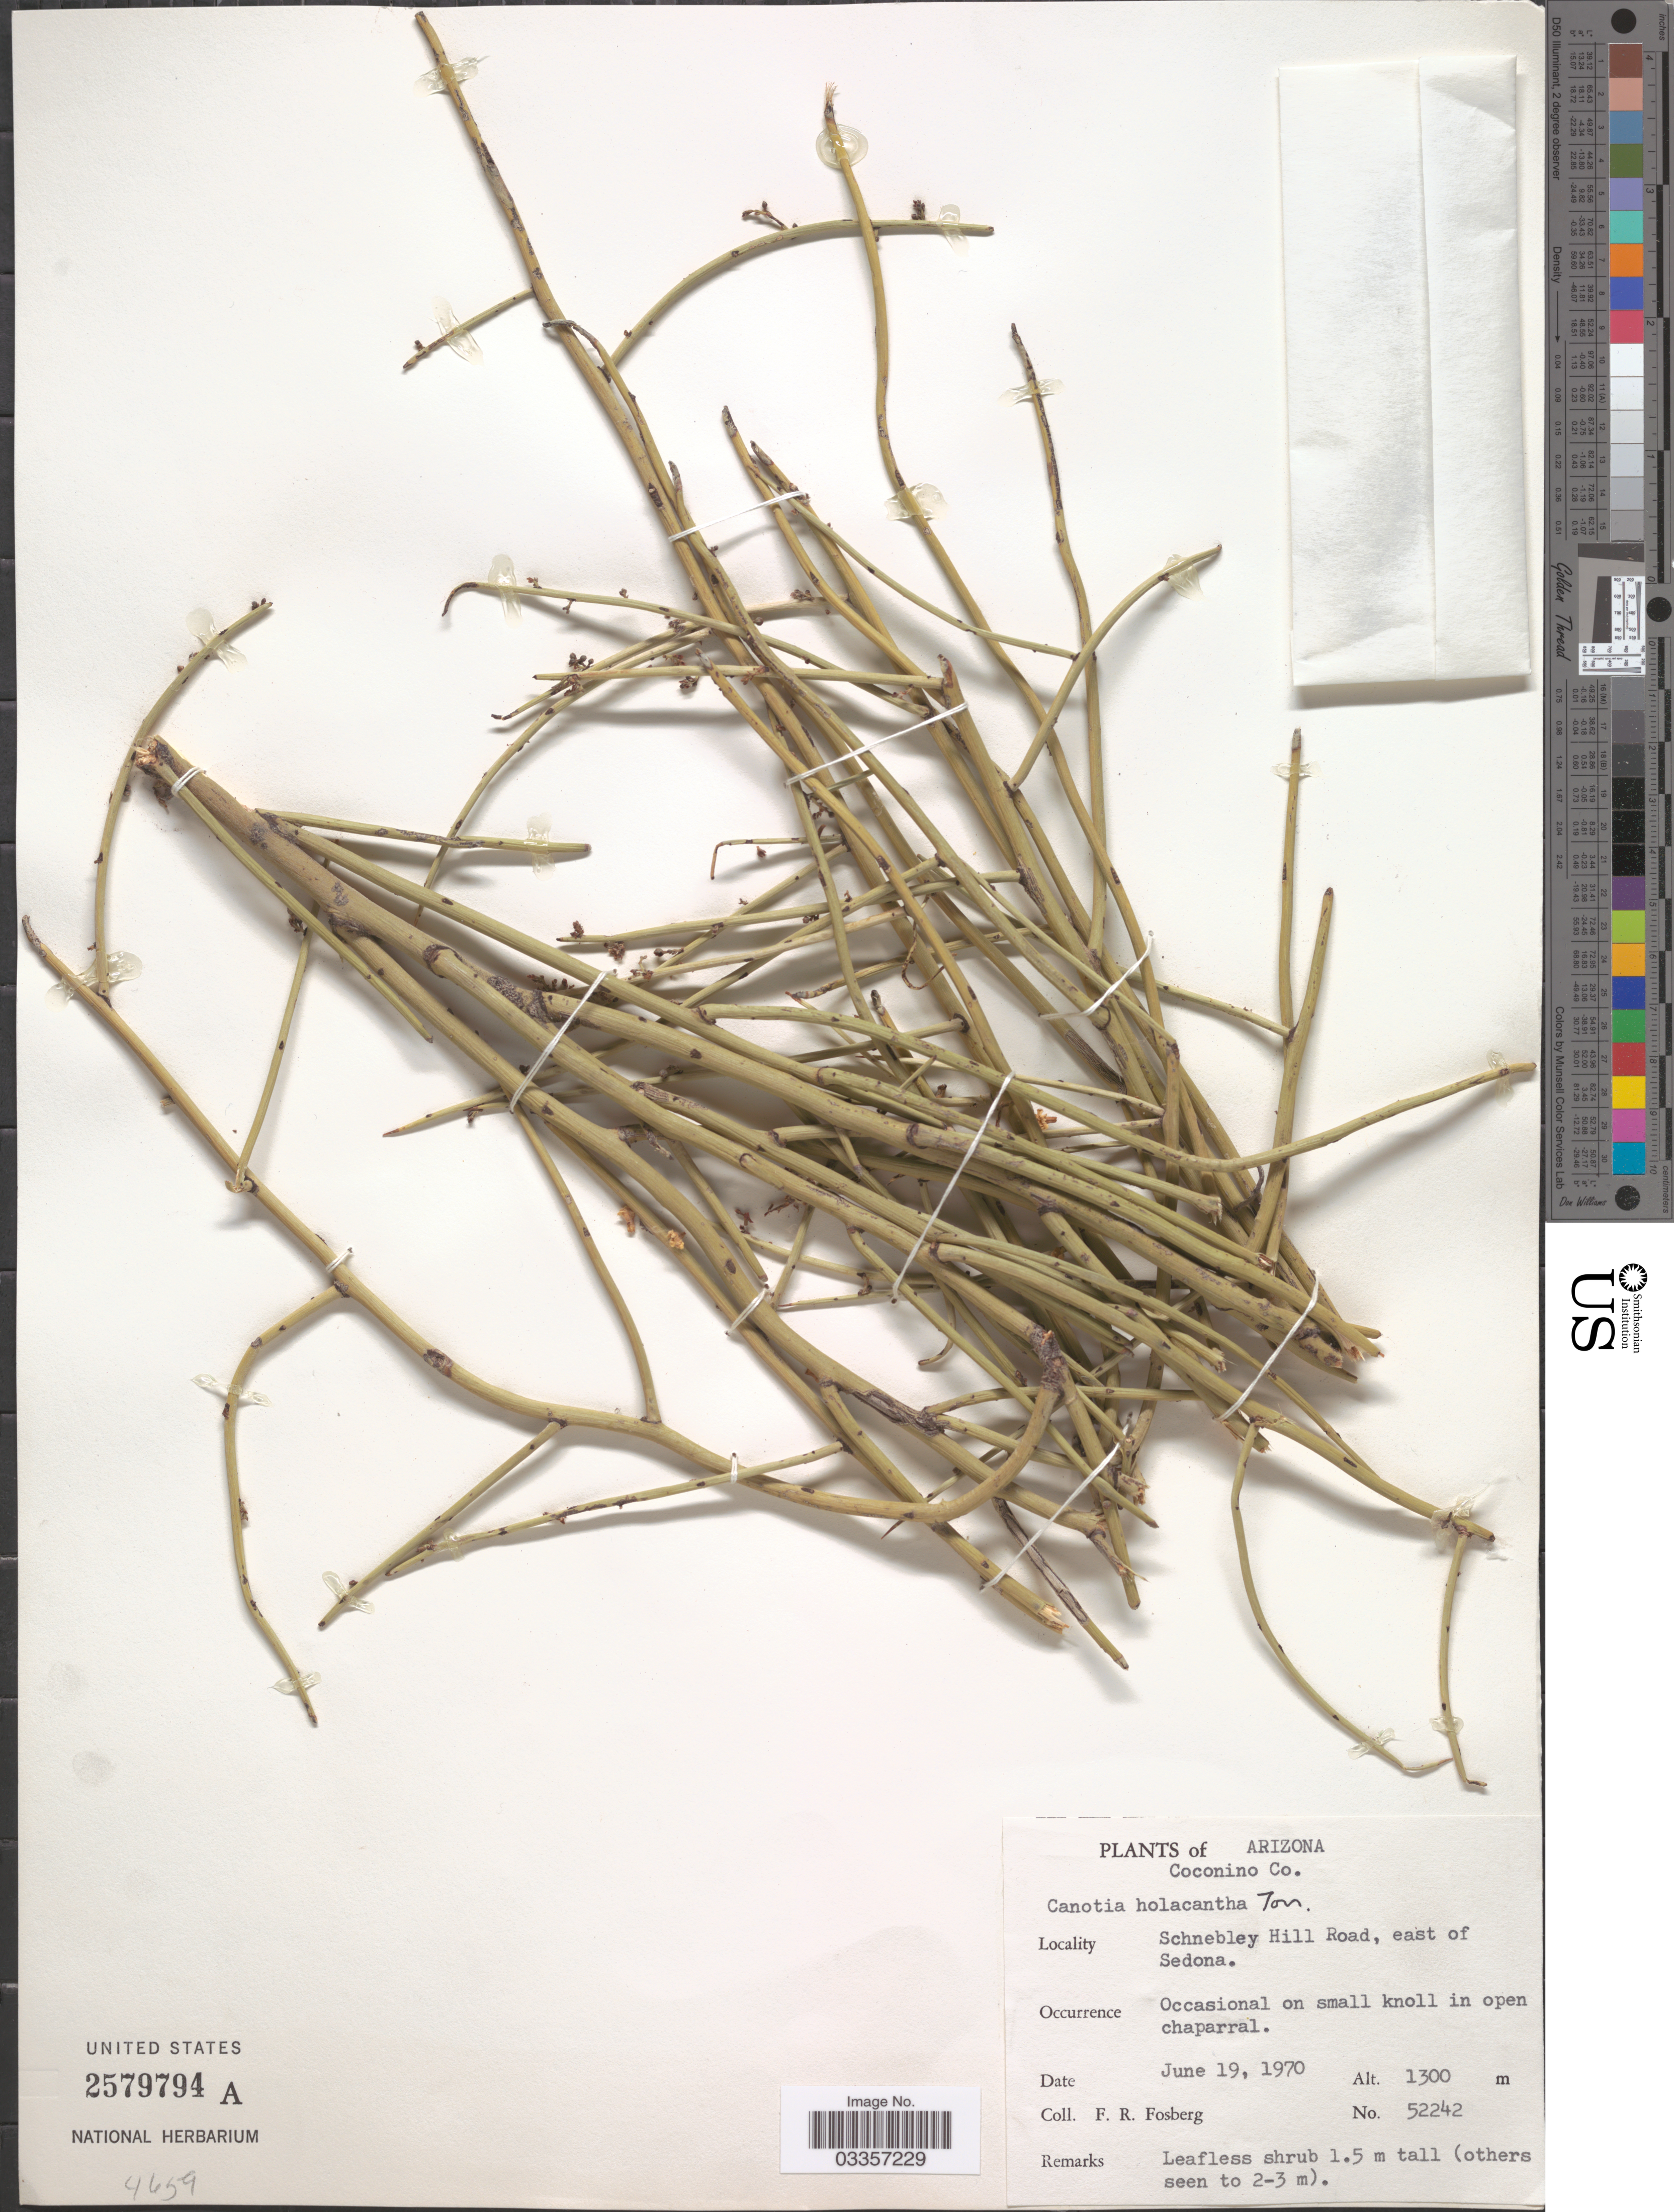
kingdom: Plantae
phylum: Tracheophyta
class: Magnoliopsida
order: Celastrales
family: Celastraceae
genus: Canotia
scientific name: Canotia holacantha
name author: Torr.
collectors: F. R. Fosberg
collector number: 52242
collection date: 1970-06-19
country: United States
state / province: Arizona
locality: Coconino Co., Schnebley Hill Road, east of Sedona.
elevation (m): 1300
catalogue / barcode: US 2579794A